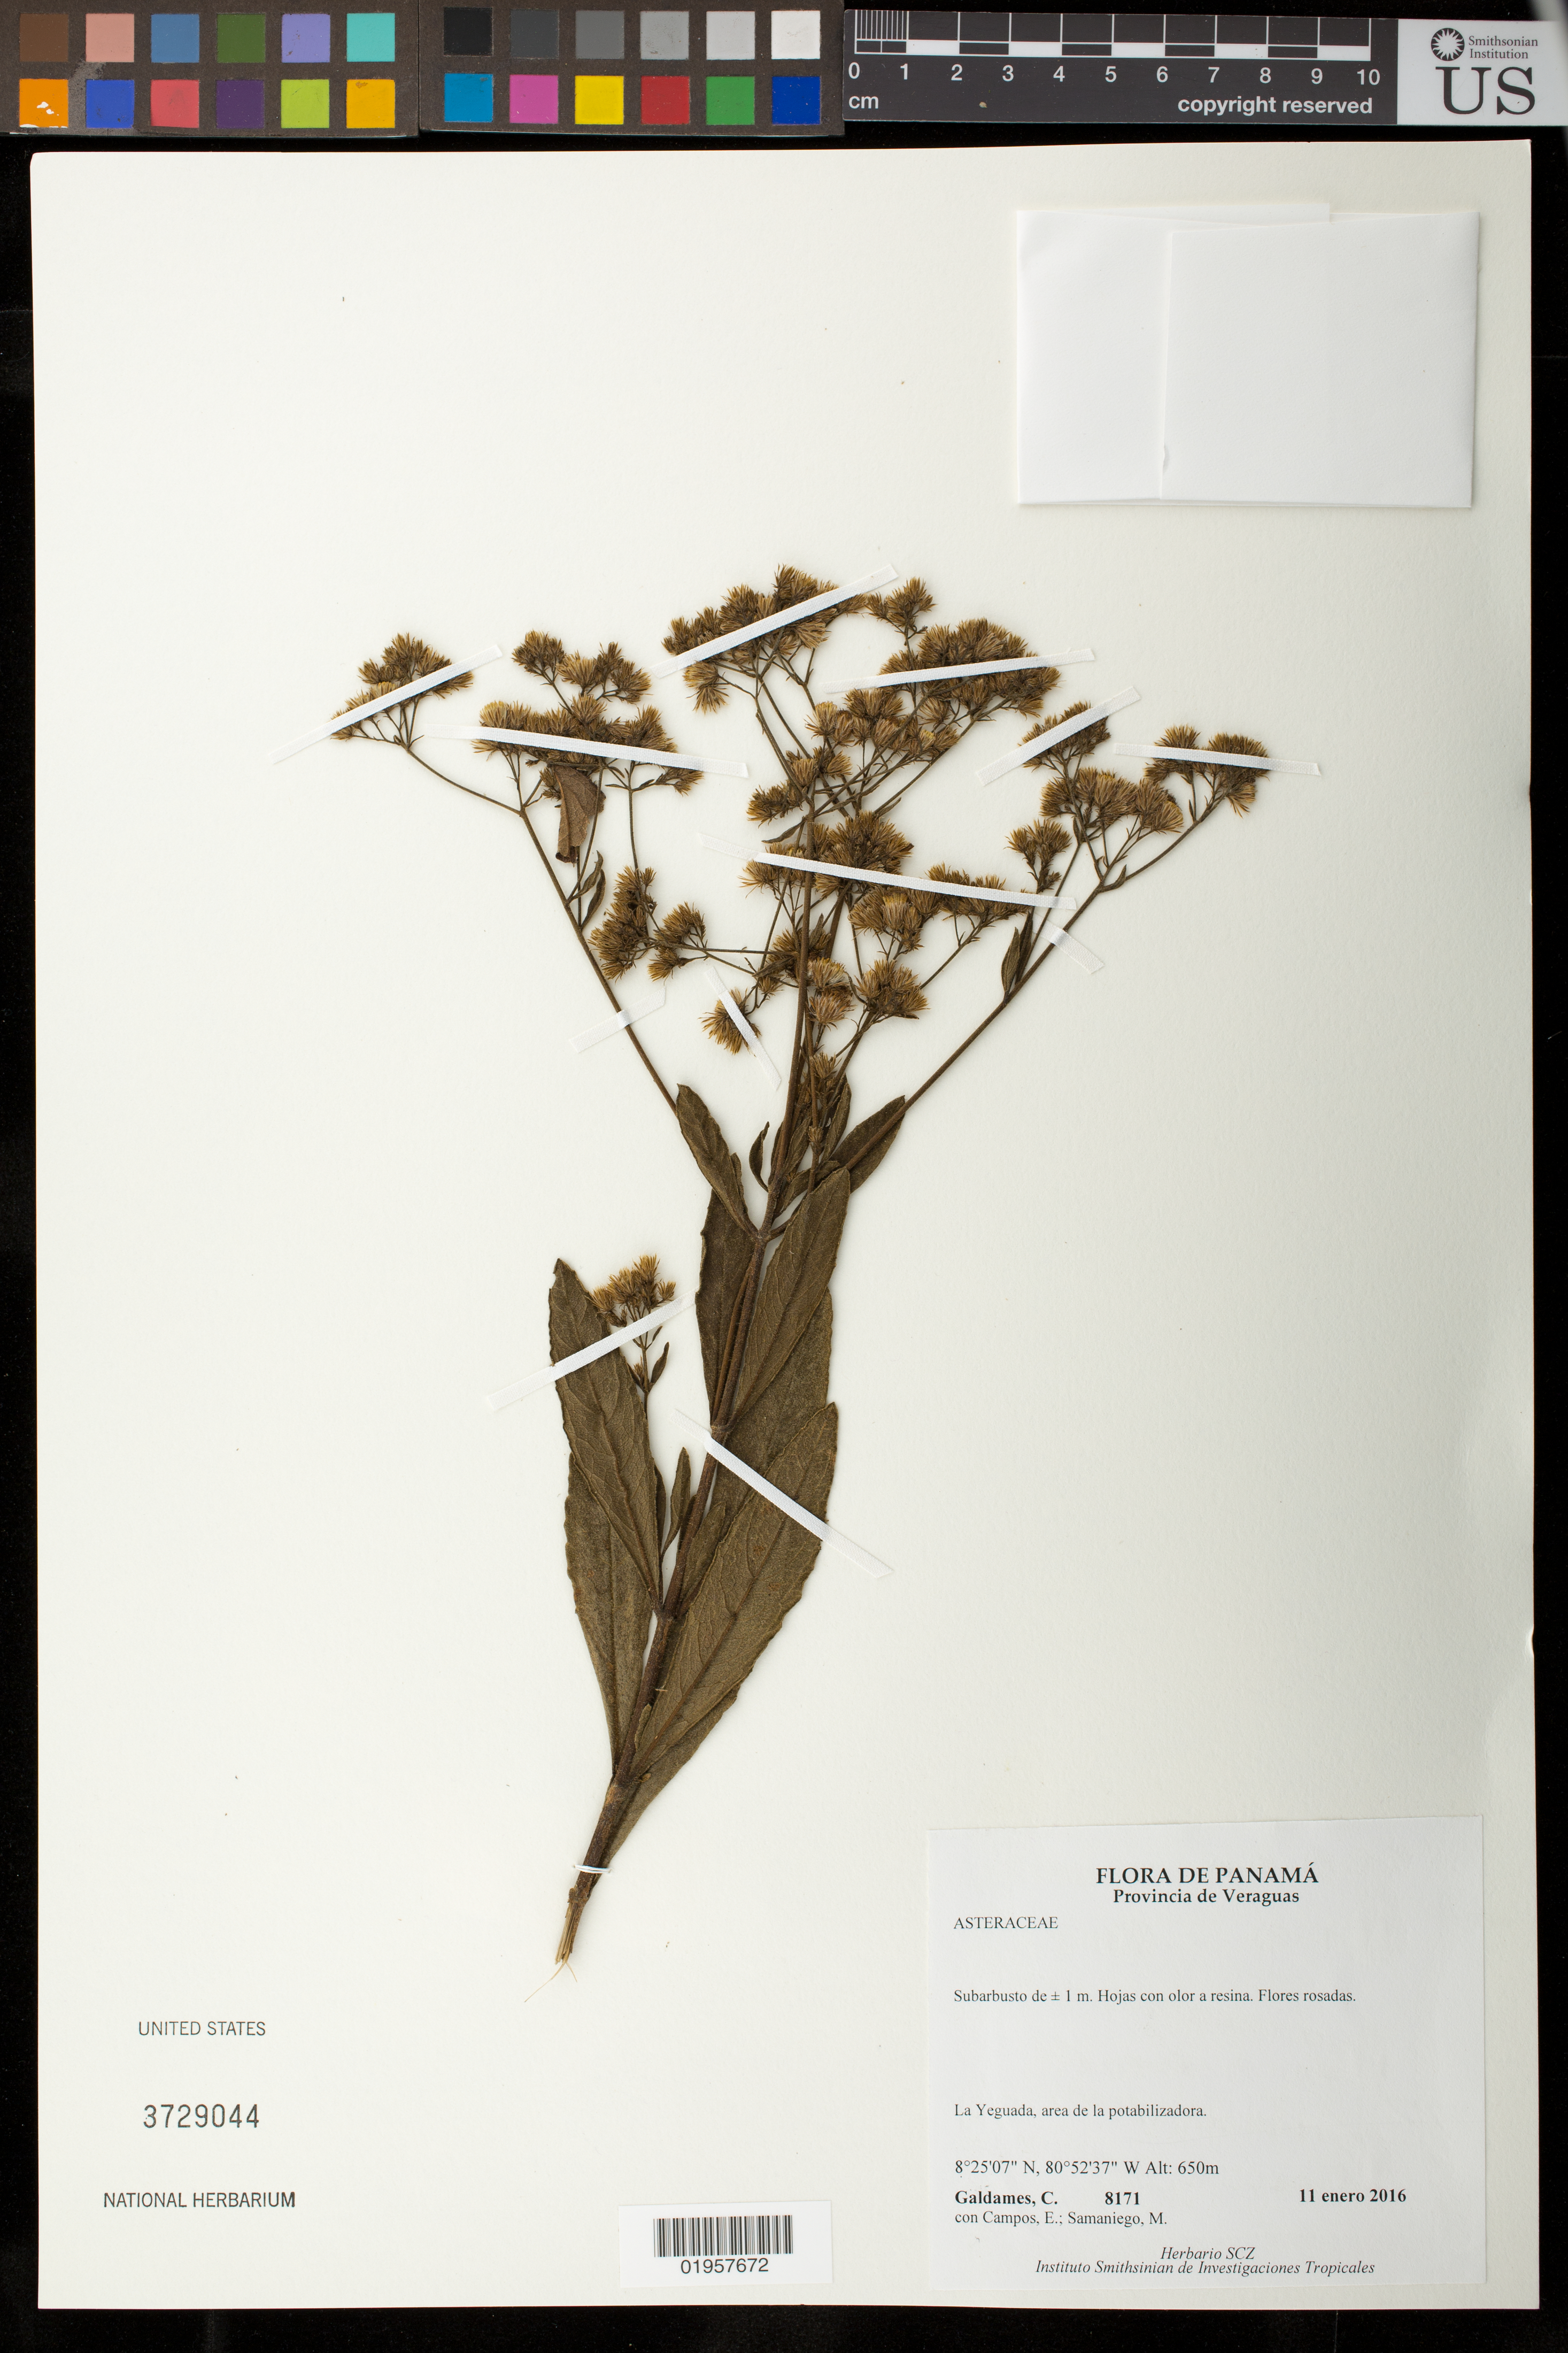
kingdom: Plantae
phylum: Tracheophyta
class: Magnoliopsida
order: Asterales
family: Asteraceae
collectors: C. Galdames, E. Campos & M. Samaniego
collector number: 8171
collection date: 2016-01-11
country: Panama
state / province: Veraguas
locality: La Yeguada, area de la potbilizadora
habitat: Area de la potbilizadora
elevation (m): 650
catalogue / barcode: US 3729044